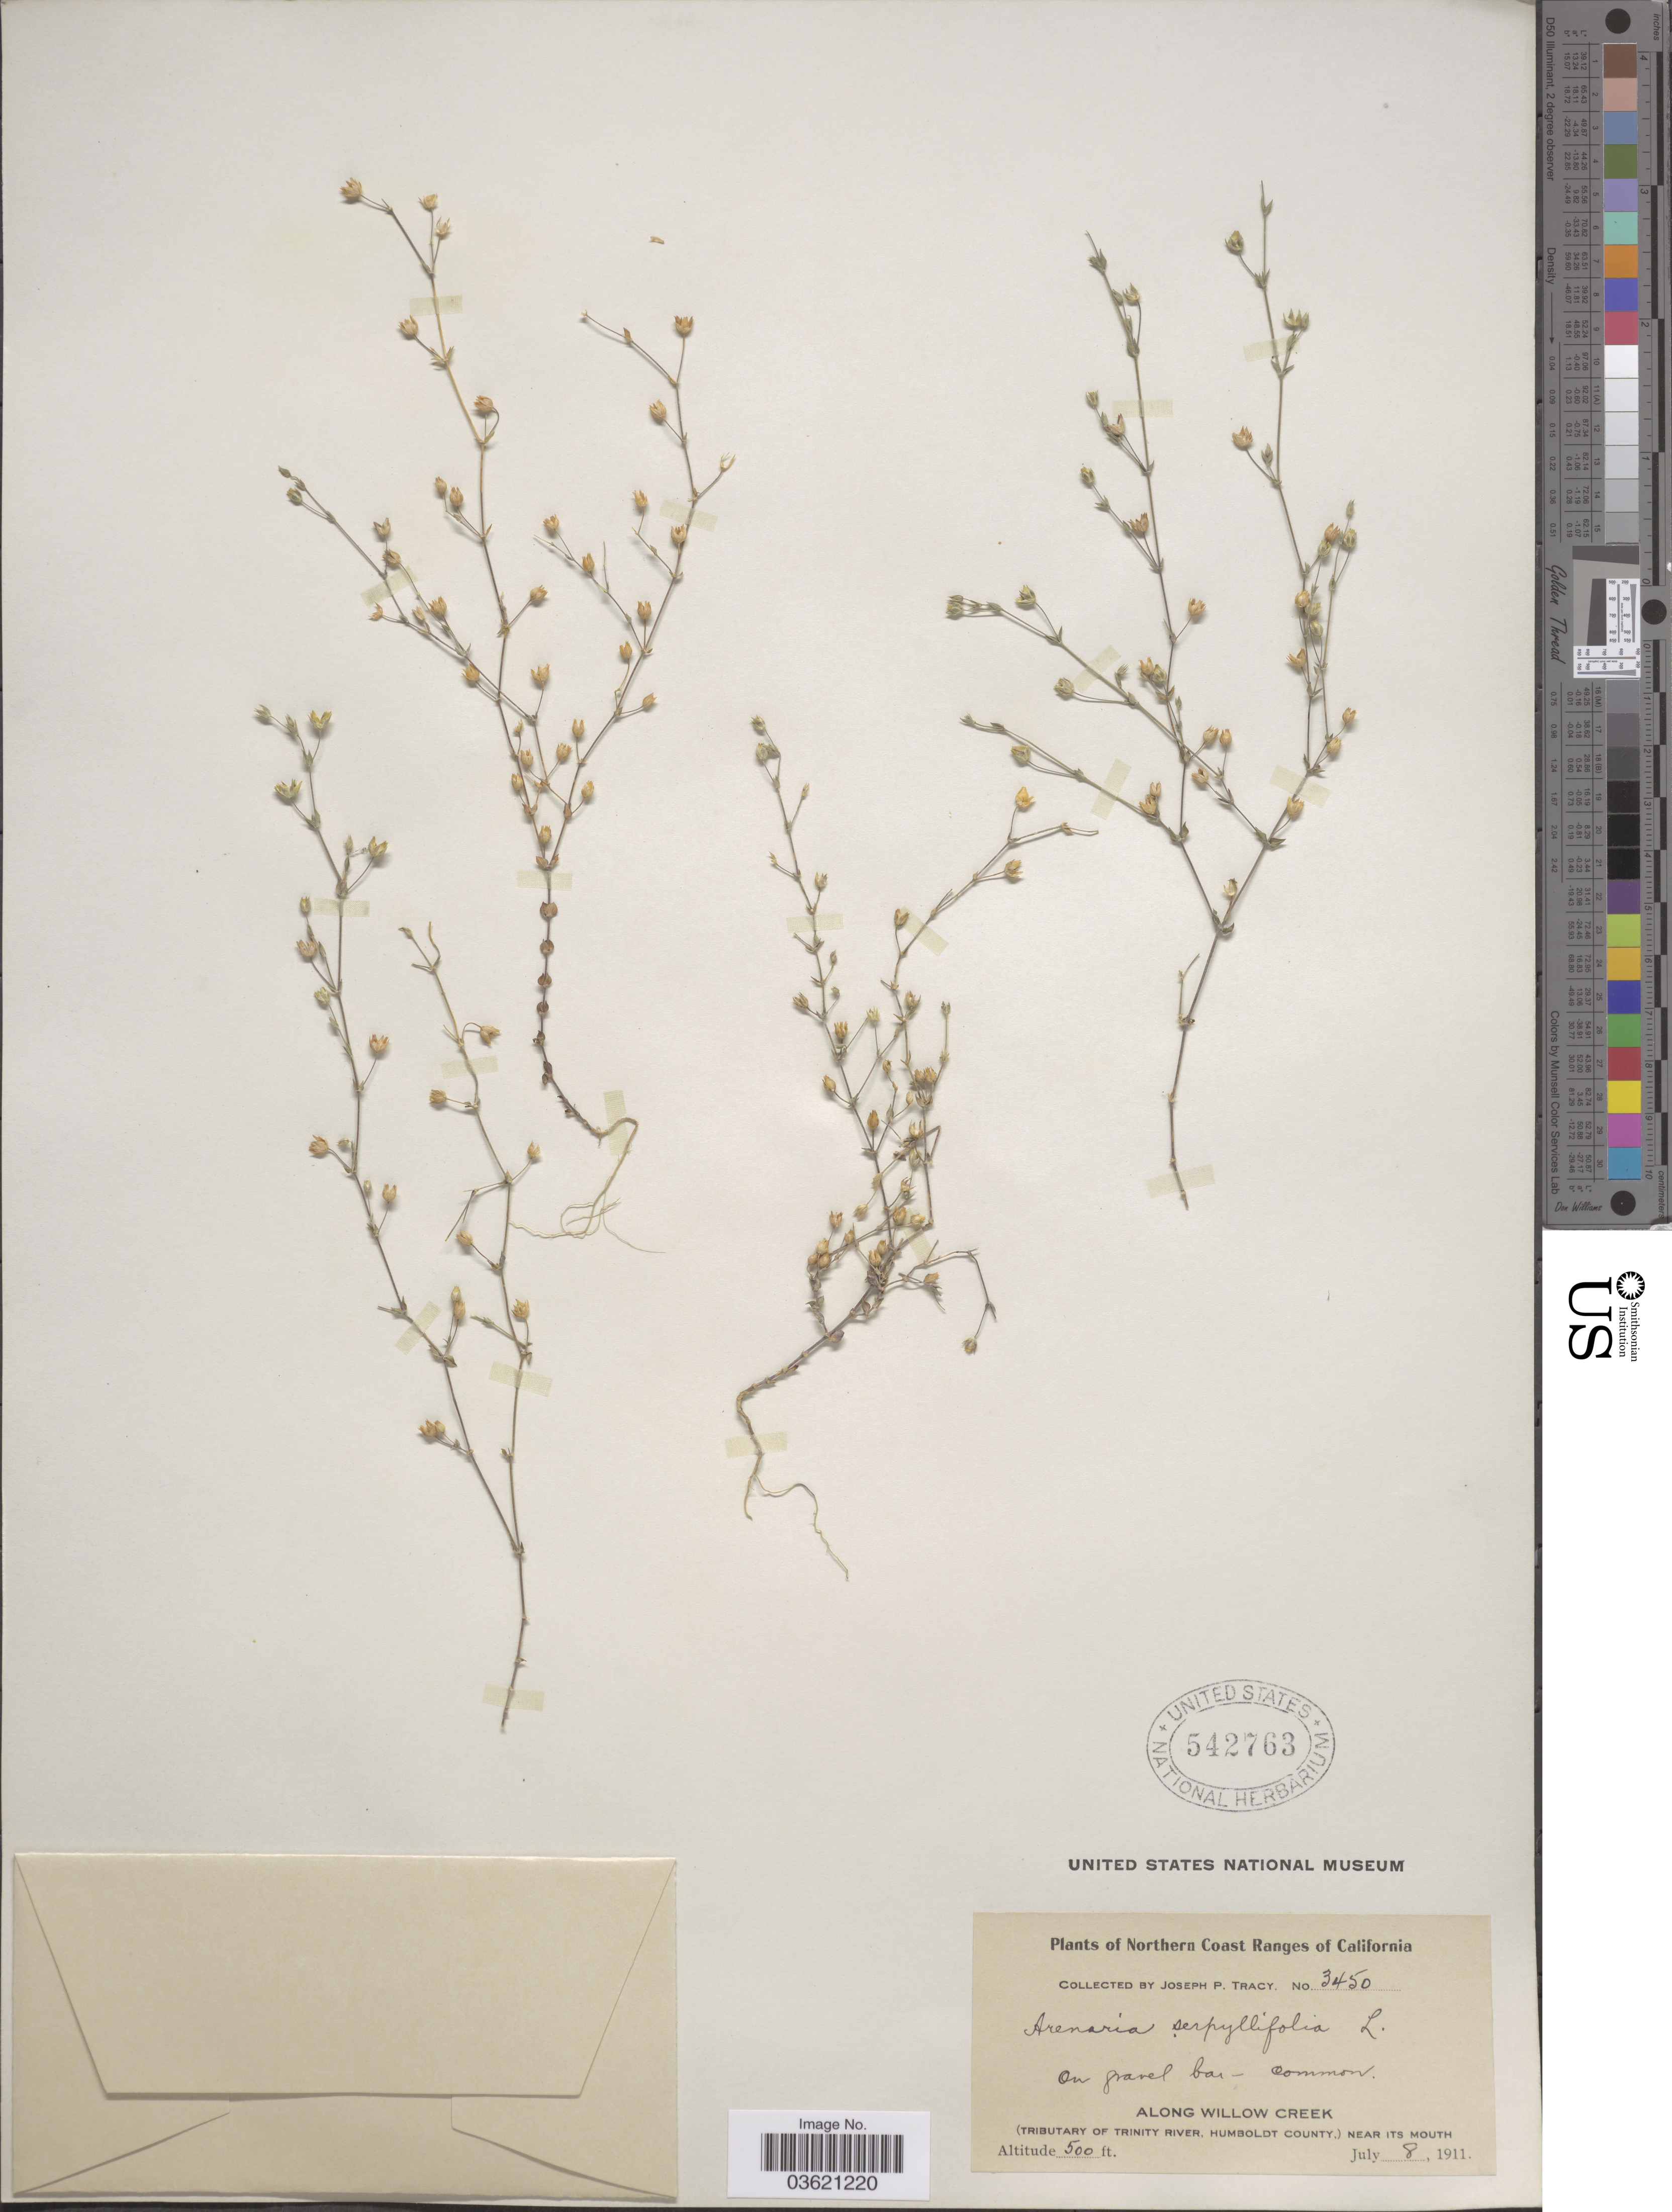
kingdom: Plantae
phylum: Tracheophyta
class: Magnoliopsida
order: Caryophyllales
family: Caryophyllaceae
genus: Arenaria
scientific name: Arenaria serpyllifolia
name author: L.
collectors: J. Tracy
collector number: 3450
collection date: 1911-07-08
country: United States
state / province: California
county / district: Humboldt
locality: Northern Coast Ranges of California. Along Willow Creek. (Tributary of Trinity River, Humboldt County), near its mouth.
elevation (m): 152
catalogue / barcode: US 542763